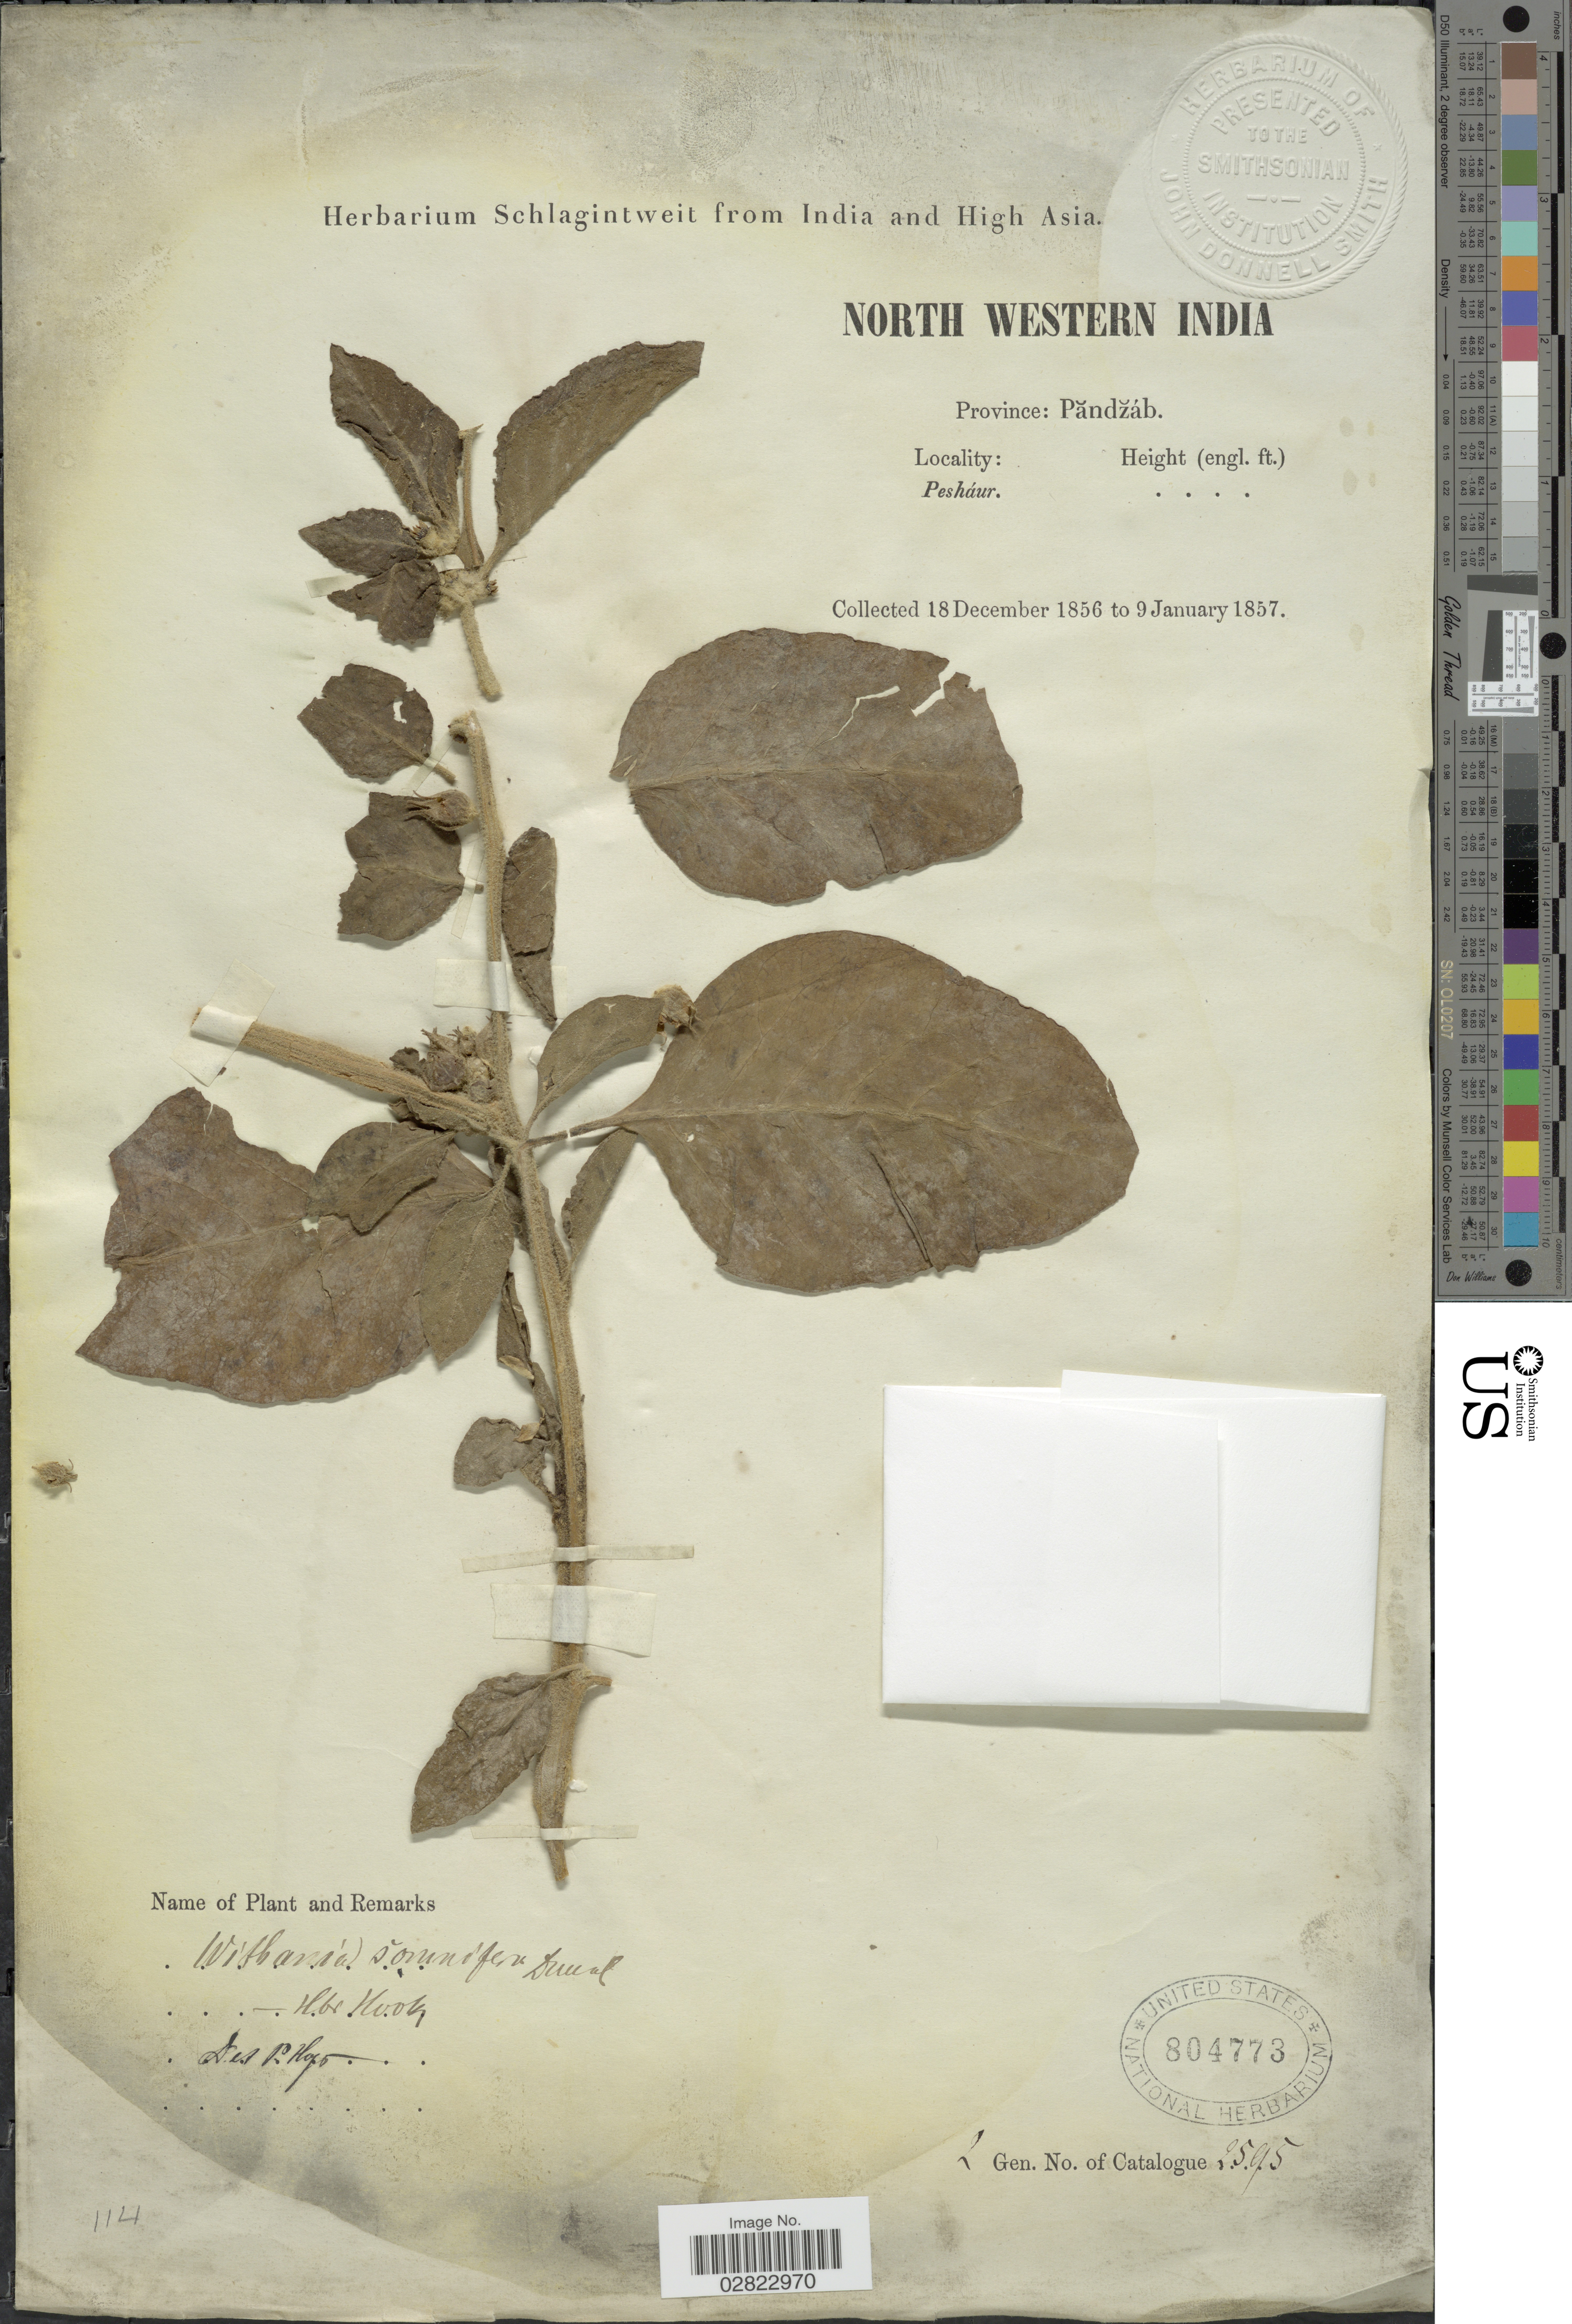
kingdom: Plantae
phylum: Tracheophyta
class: Magnoliopsida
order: Solanales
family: Solanaceae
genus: Withania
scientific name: Withania somnifera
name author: (L.) Dunal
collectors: ex herb. Schlagintweit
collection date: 1856-12-18/1857-01-09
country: India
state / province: Punjab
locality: North Western India. Province: Pandzáb. Pesháur.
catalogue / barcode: US 804773